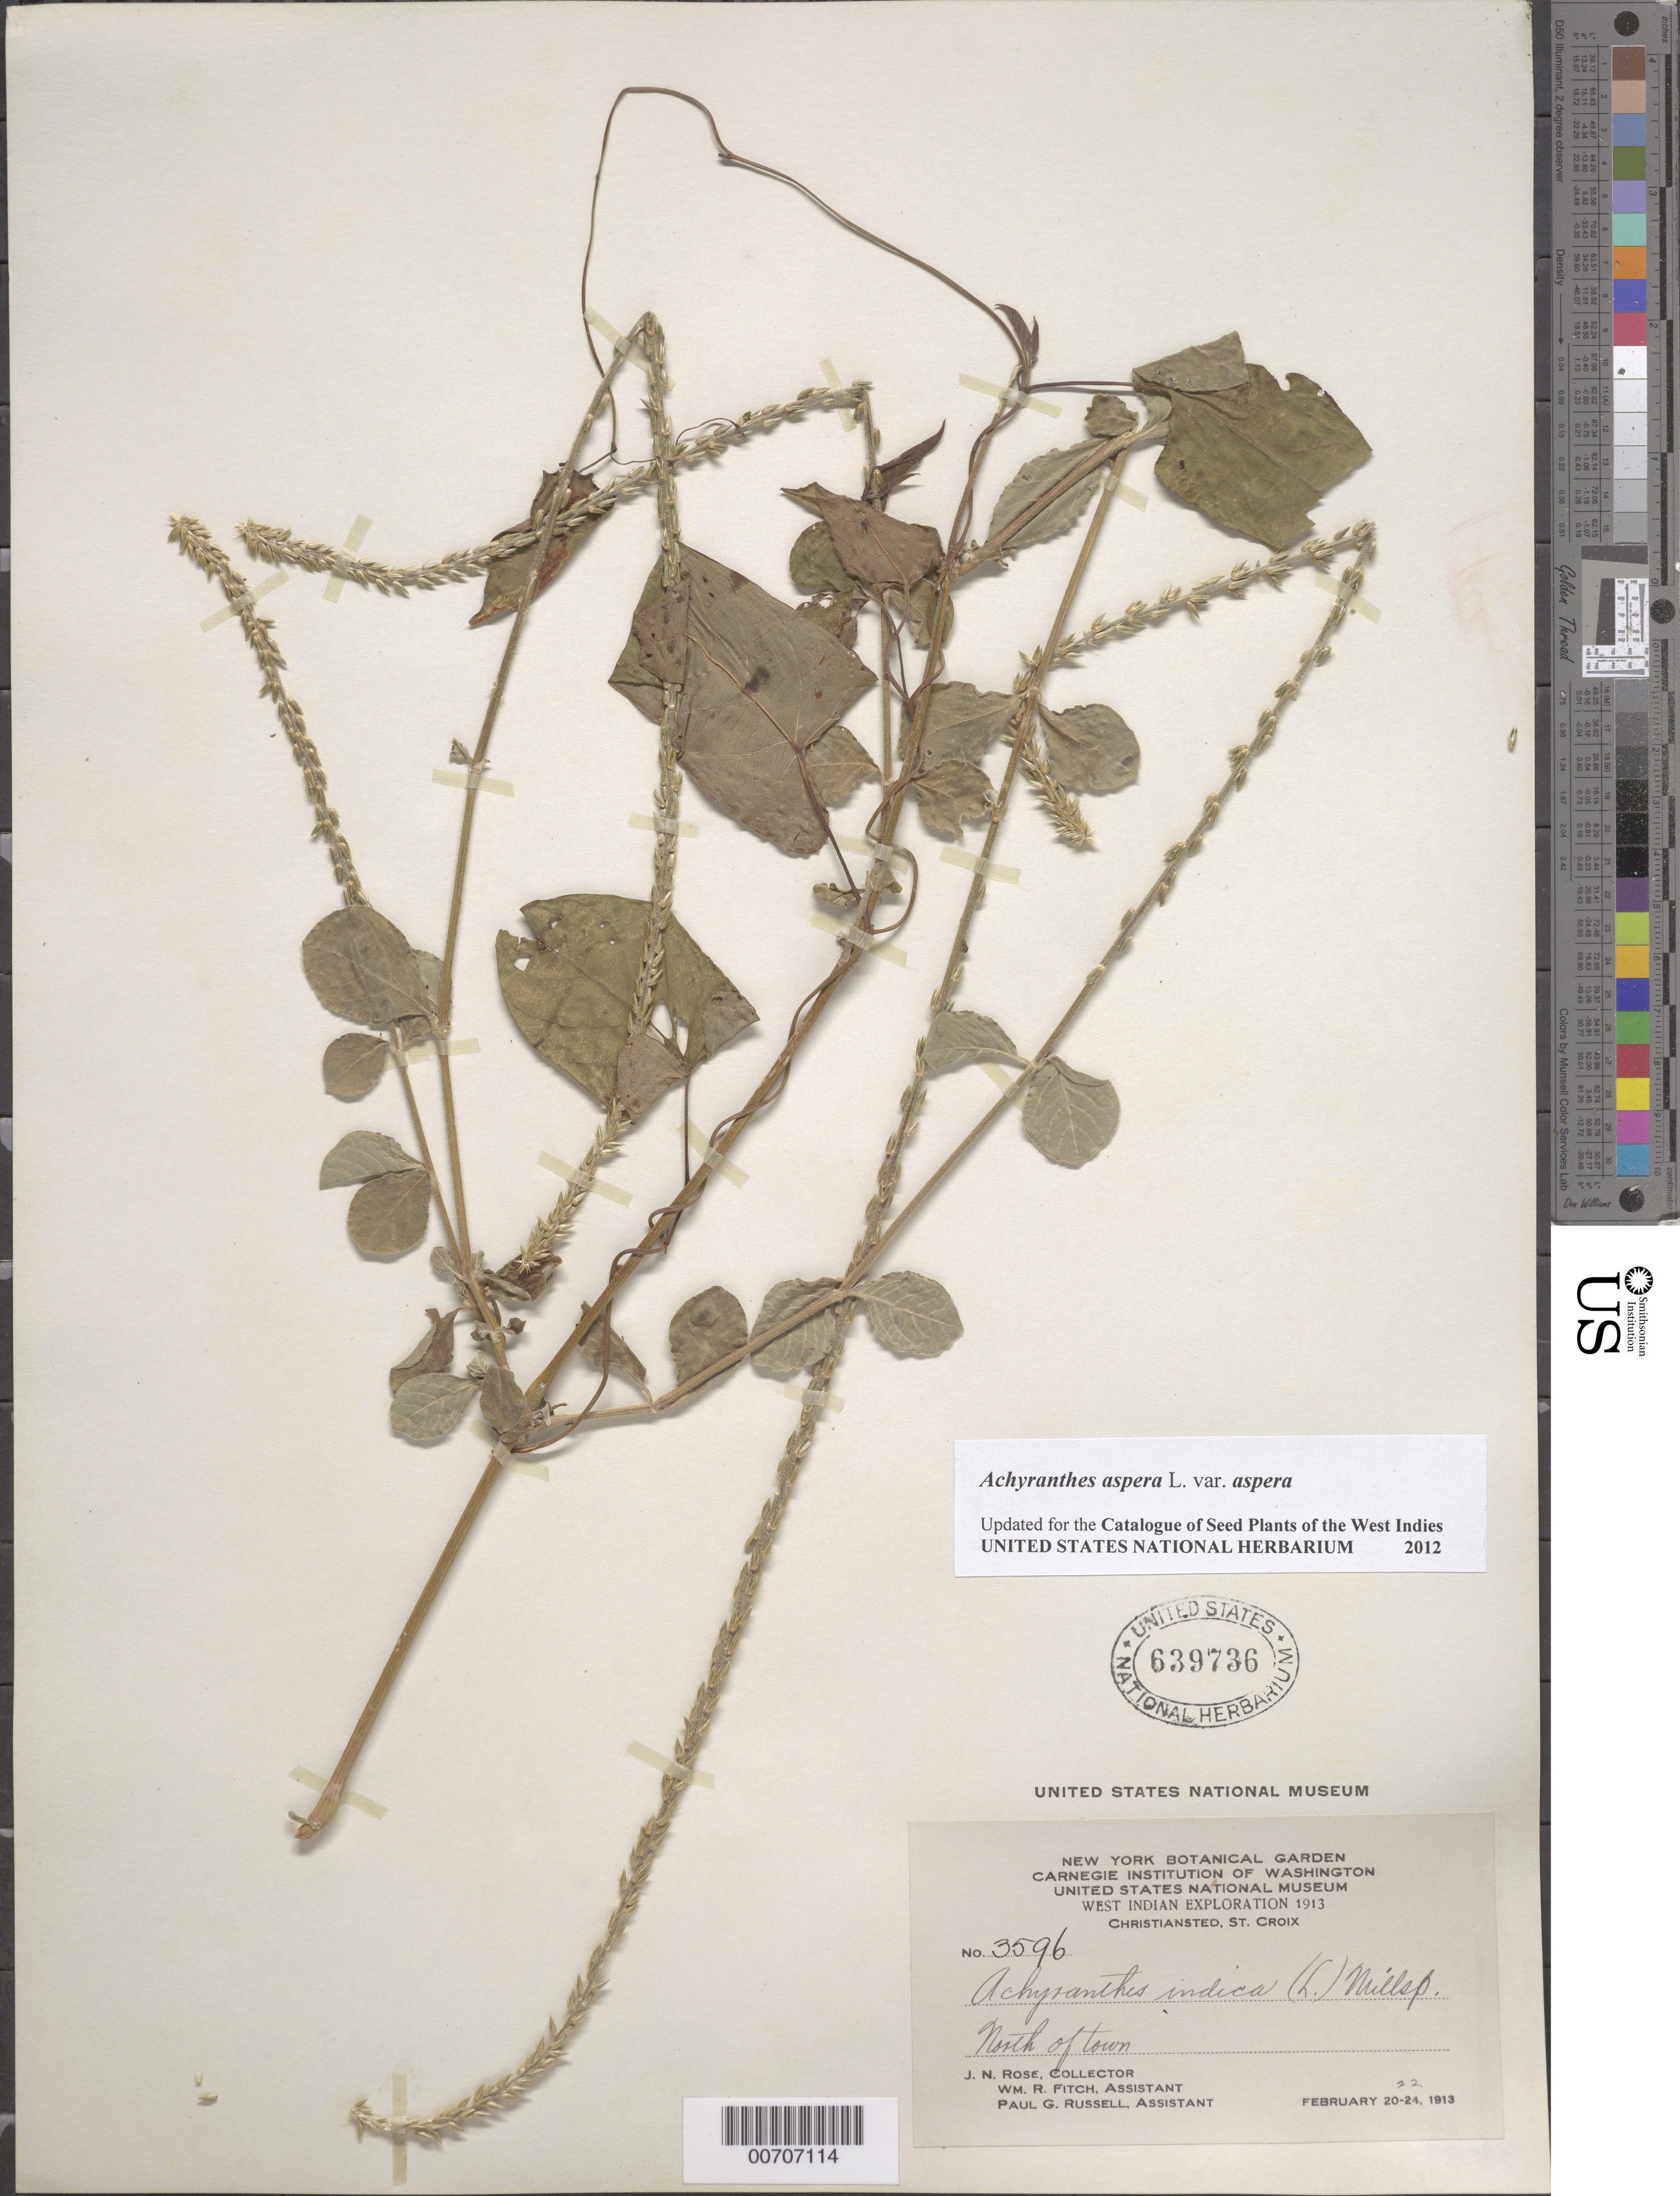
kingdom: Plantae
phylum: Tracheophyta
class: Magnoliopsida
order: Caryophyllales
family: Amaranthaceae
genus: Achyranthes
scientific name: Achyranthes indica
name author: Mill.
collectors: J. N. Rose, W. R. Fitch & P. G. Russell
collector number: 3596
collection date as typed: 22 Feb 1913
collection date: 1913-02-22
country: U.S. Virgin Islands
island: St. Croix Island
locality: Christiansted, N of town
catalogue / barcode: US 639736